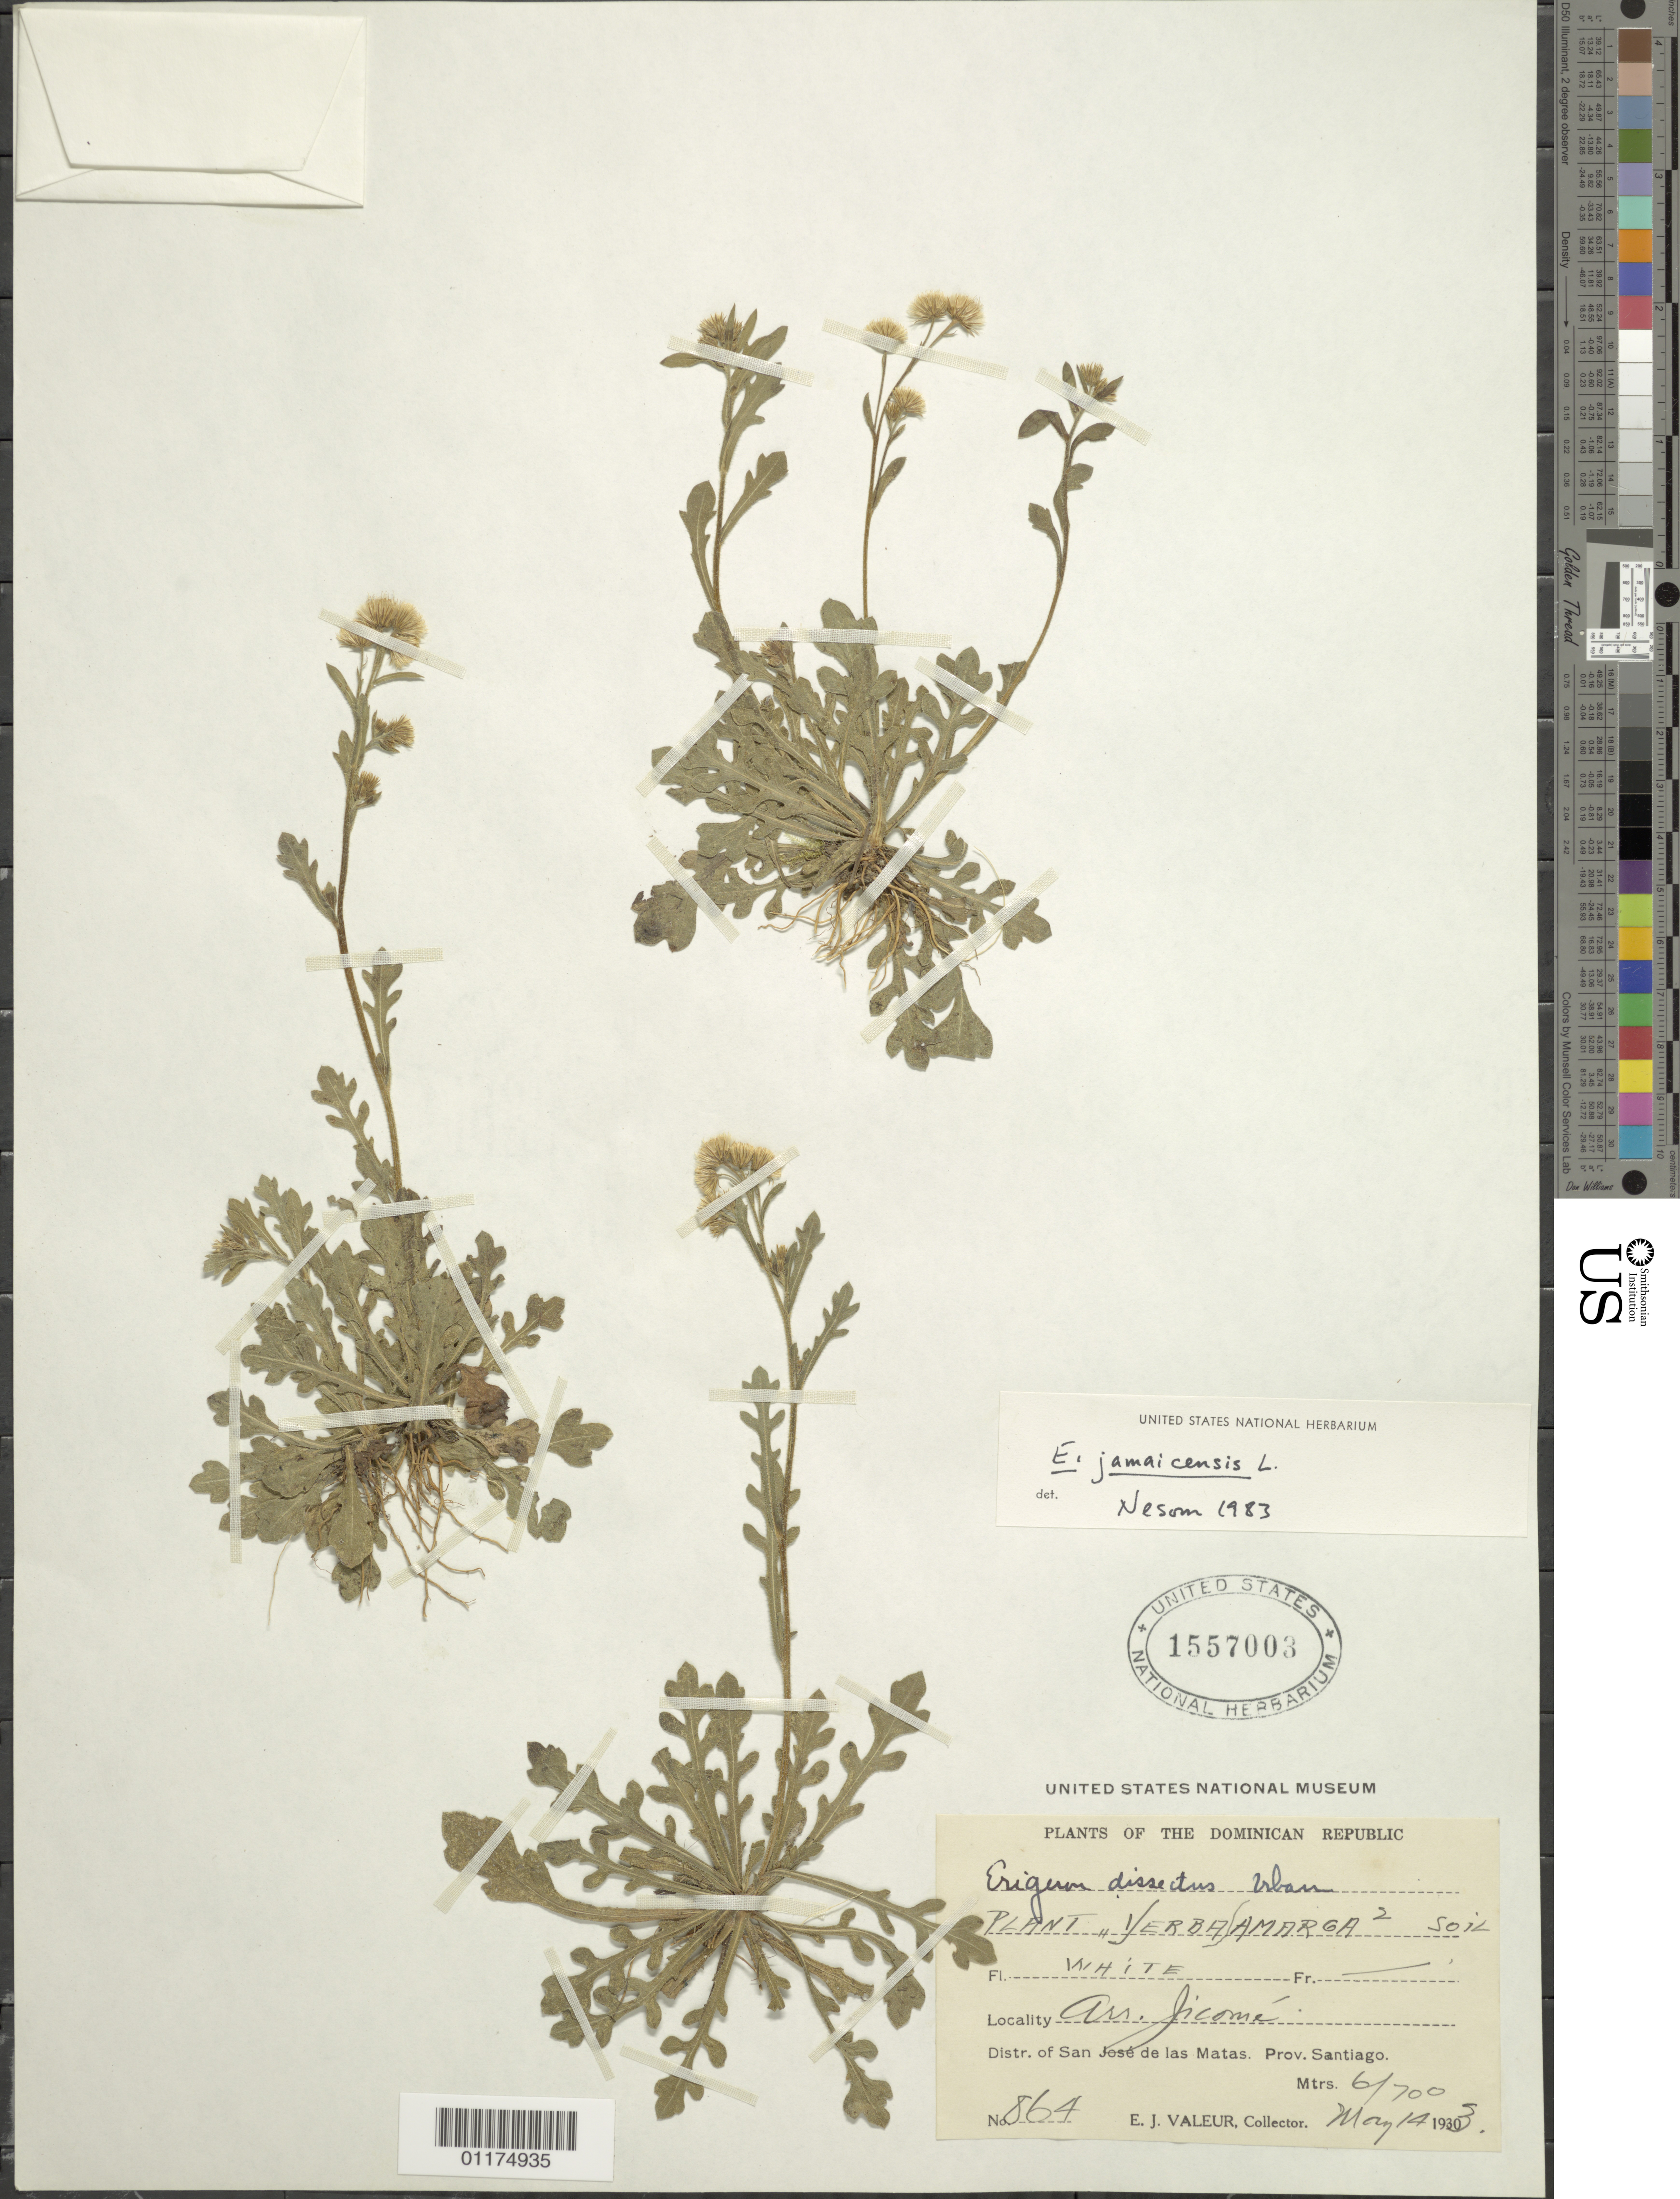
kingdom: Plantae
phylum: Tracheophyta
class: Magnoliopsida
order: Asterales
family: Asteraceae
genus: Erigeron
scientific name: Erigeron jamaicensis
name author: L.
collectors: E. Valeur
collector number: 864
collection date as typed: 14 May 1933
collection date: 1933-05-14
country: Dominican Republic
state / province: Santiago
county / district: San José de las Matas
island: Hispaniola I.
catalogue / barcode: US 1557003